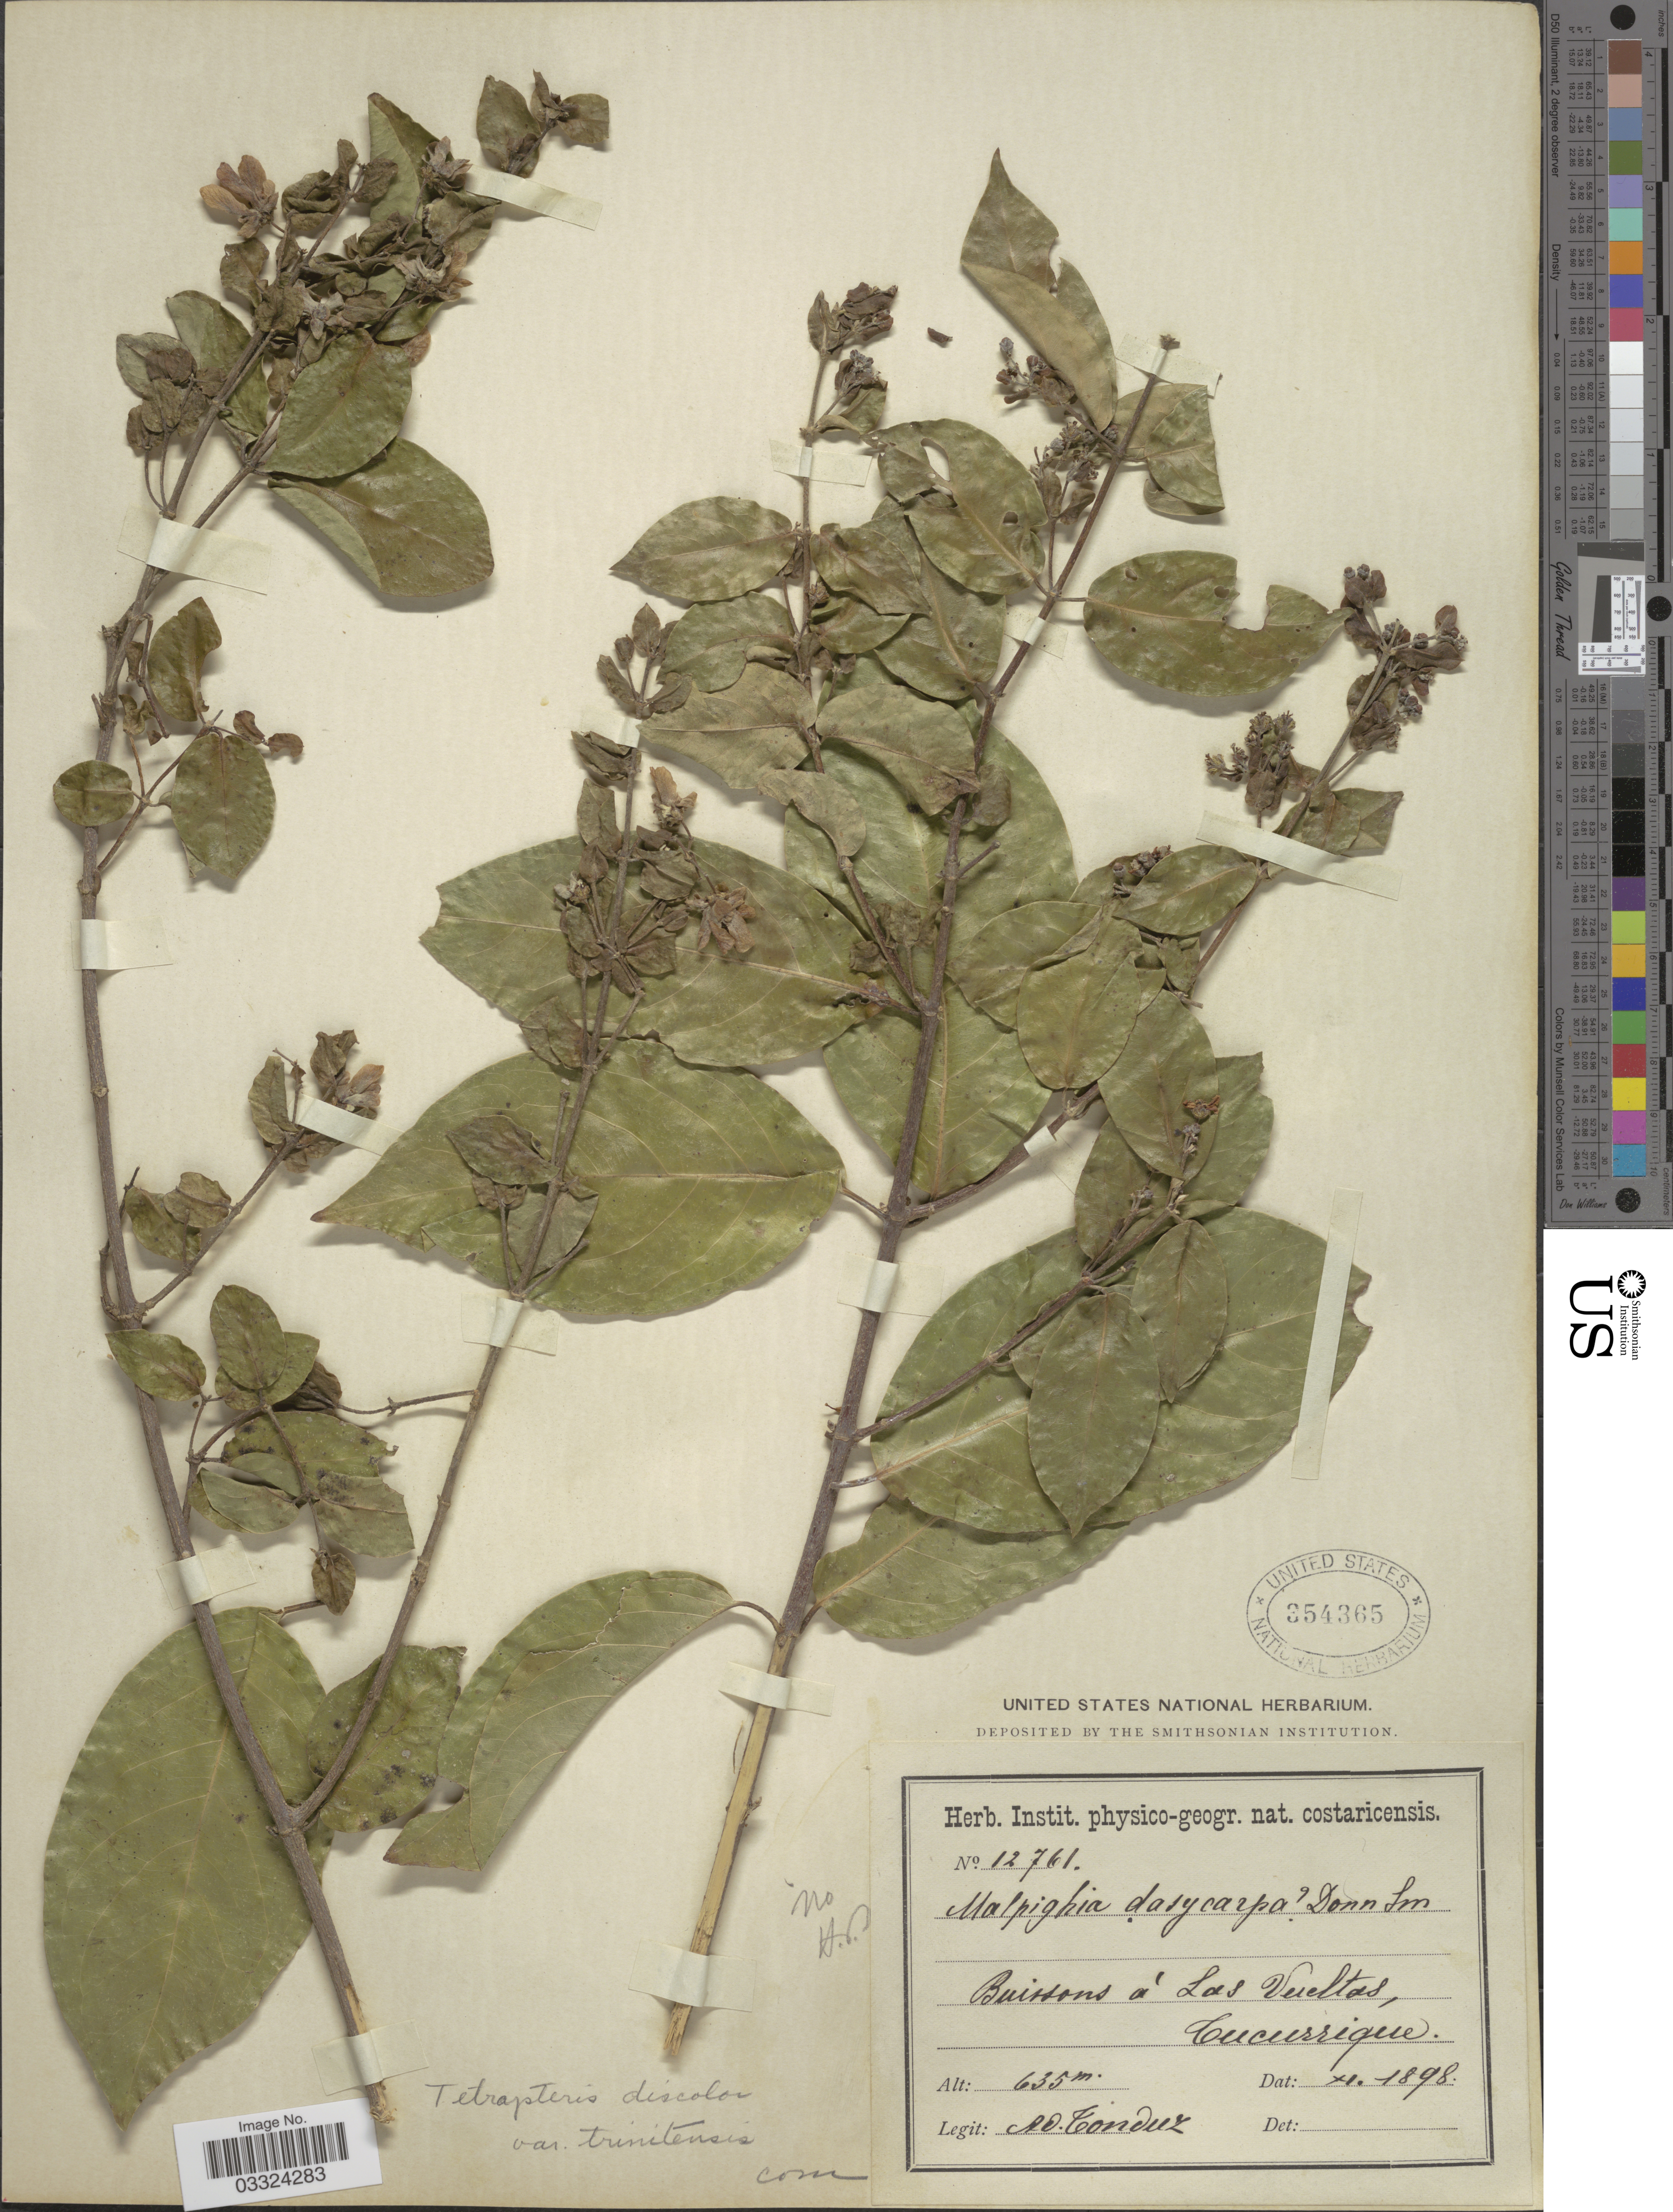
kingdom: Plantae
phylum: Tracheophyta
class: Magnoliopsida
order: Malpighiales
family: Malpighiaceae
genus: Tetrapterys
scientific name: Tetrapterys discolor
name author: (G. Mey.) DC.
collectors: A. Tonduz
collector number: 12761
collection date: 1898-11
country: Costa Rica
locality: Buissons á Las Vueltas, Tucurrique.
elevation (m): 635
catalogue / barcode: US 354365